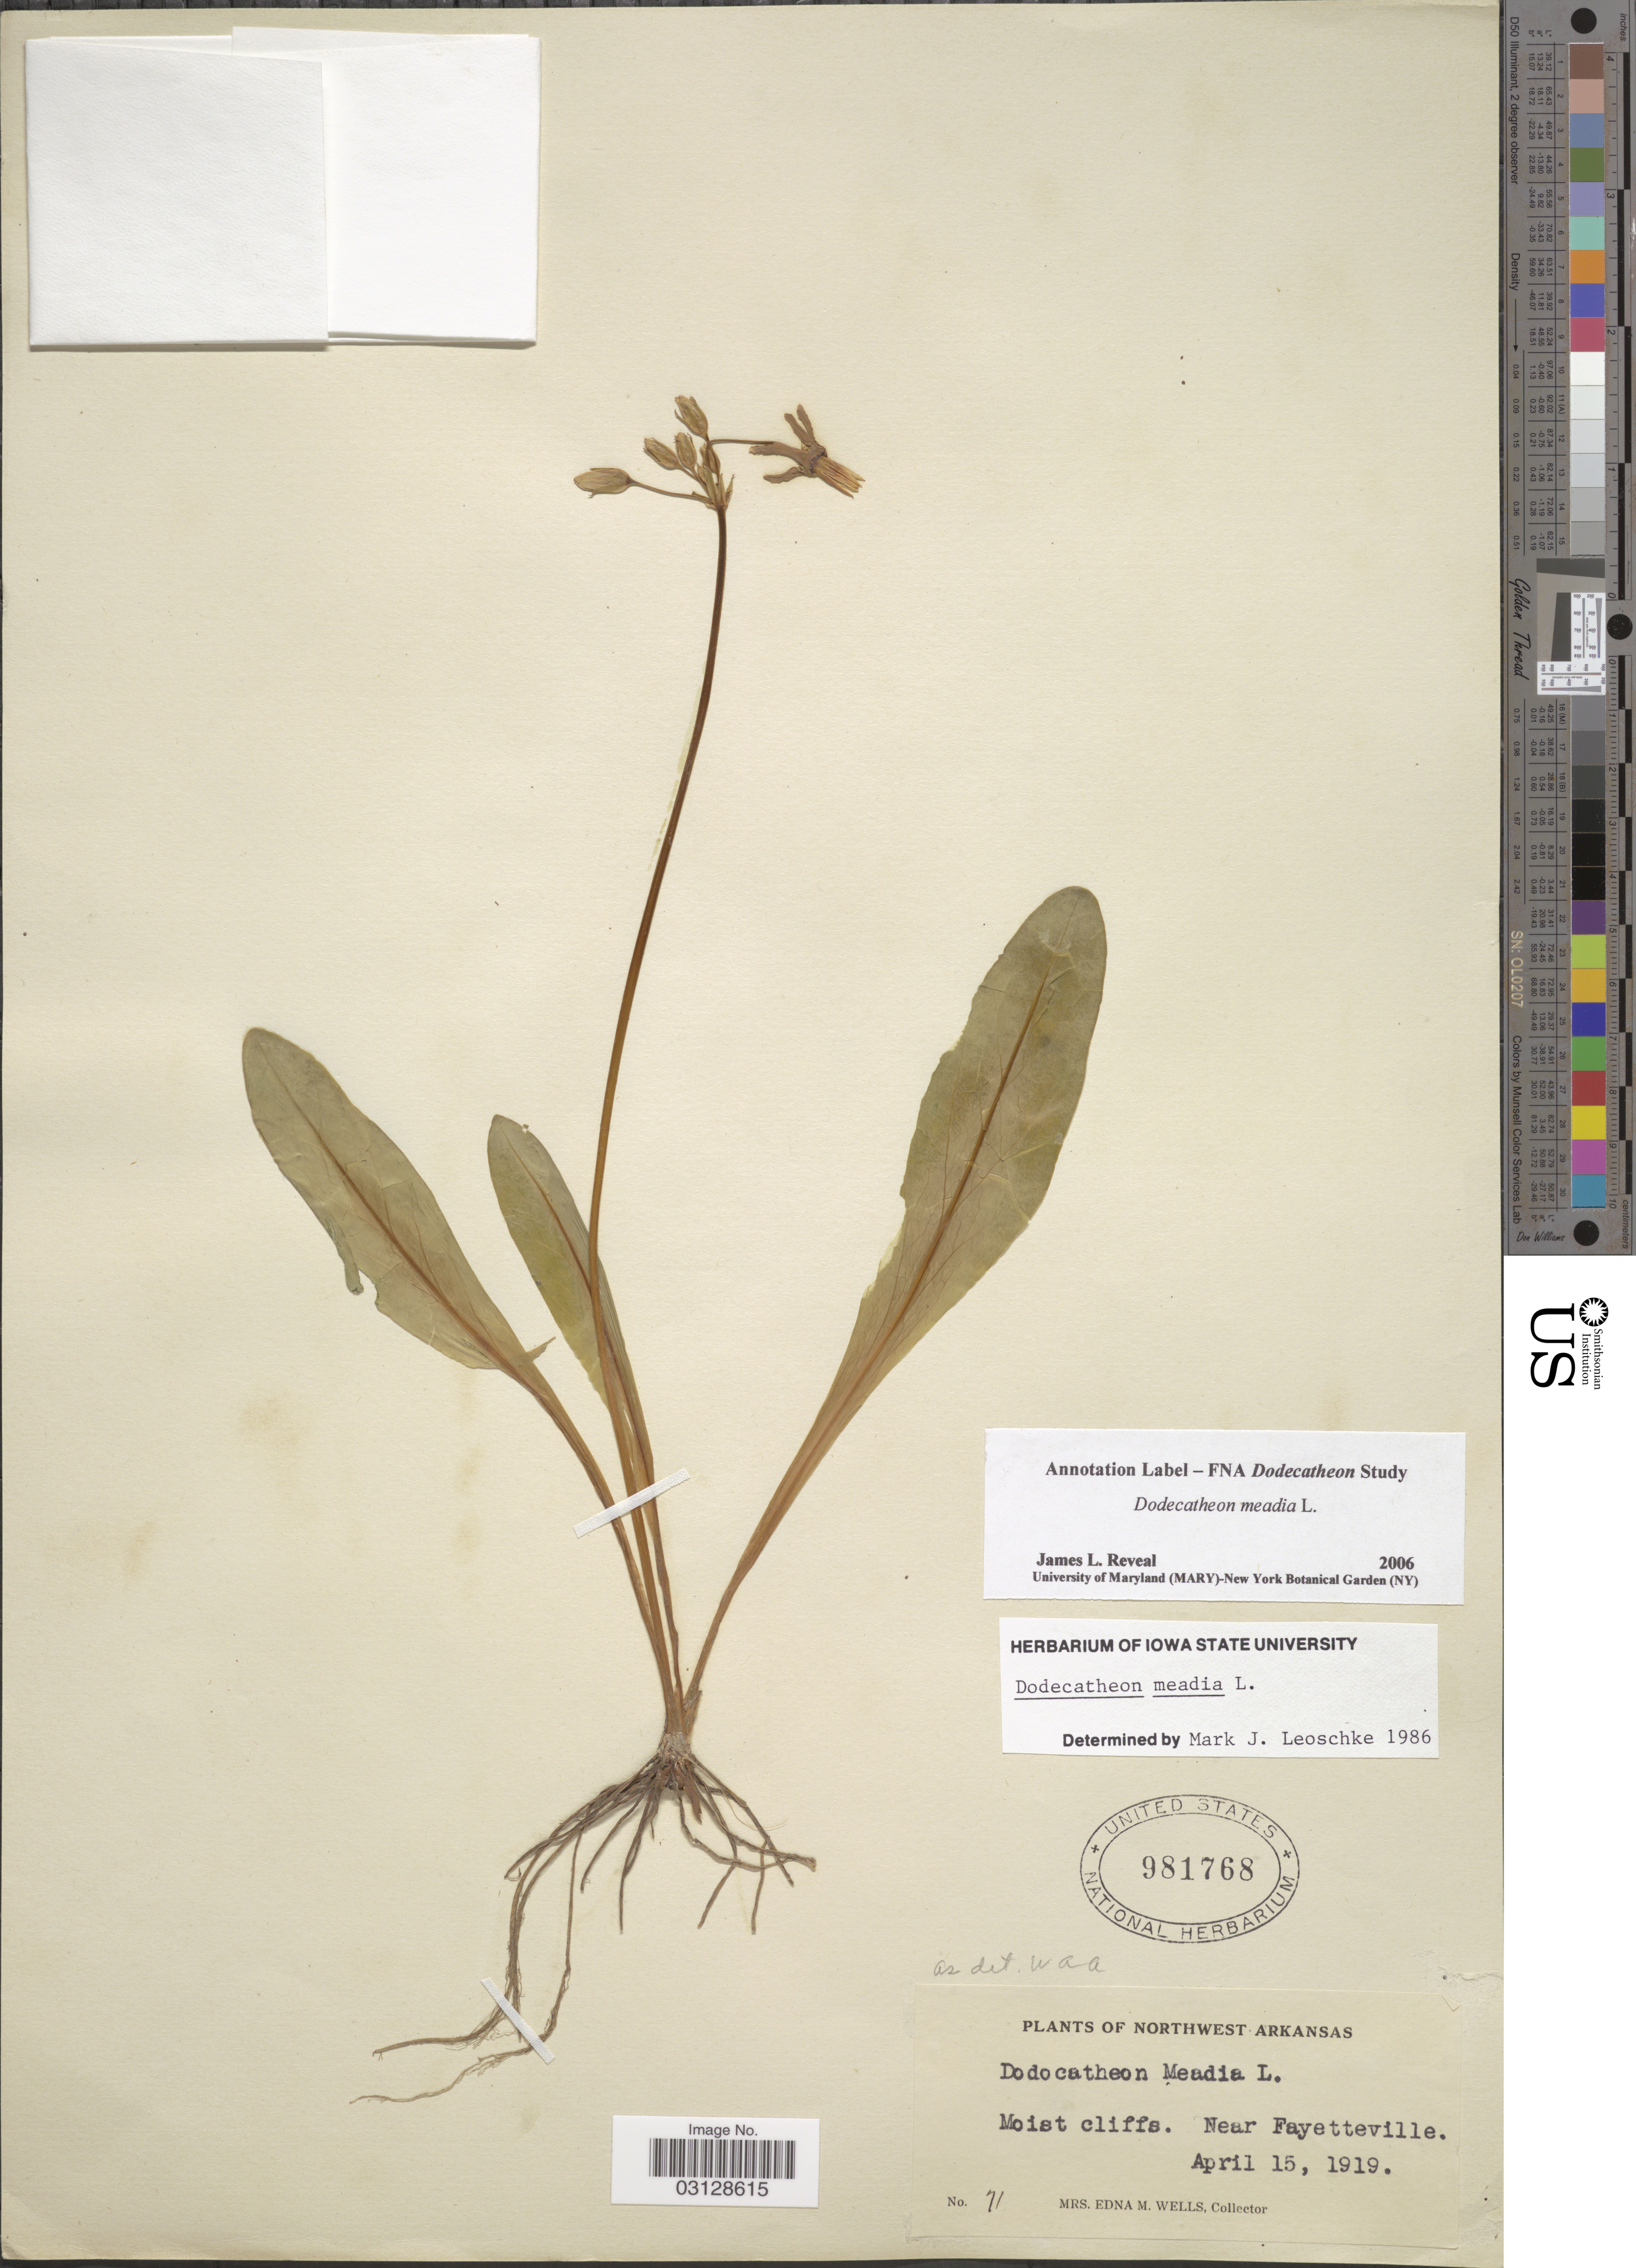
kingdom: Plantae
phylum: Tracheophyta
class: Magnoliopsida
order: Ericales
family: Primulaceae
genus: Dodecatheon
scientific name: Dodecatheon meadia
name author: L.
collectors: E. M. Wells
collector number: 71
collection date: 1919-04-15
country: United States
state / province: Arkansas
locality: Northwest Arkansas. Near Fayetteville.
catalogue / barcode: US 981768